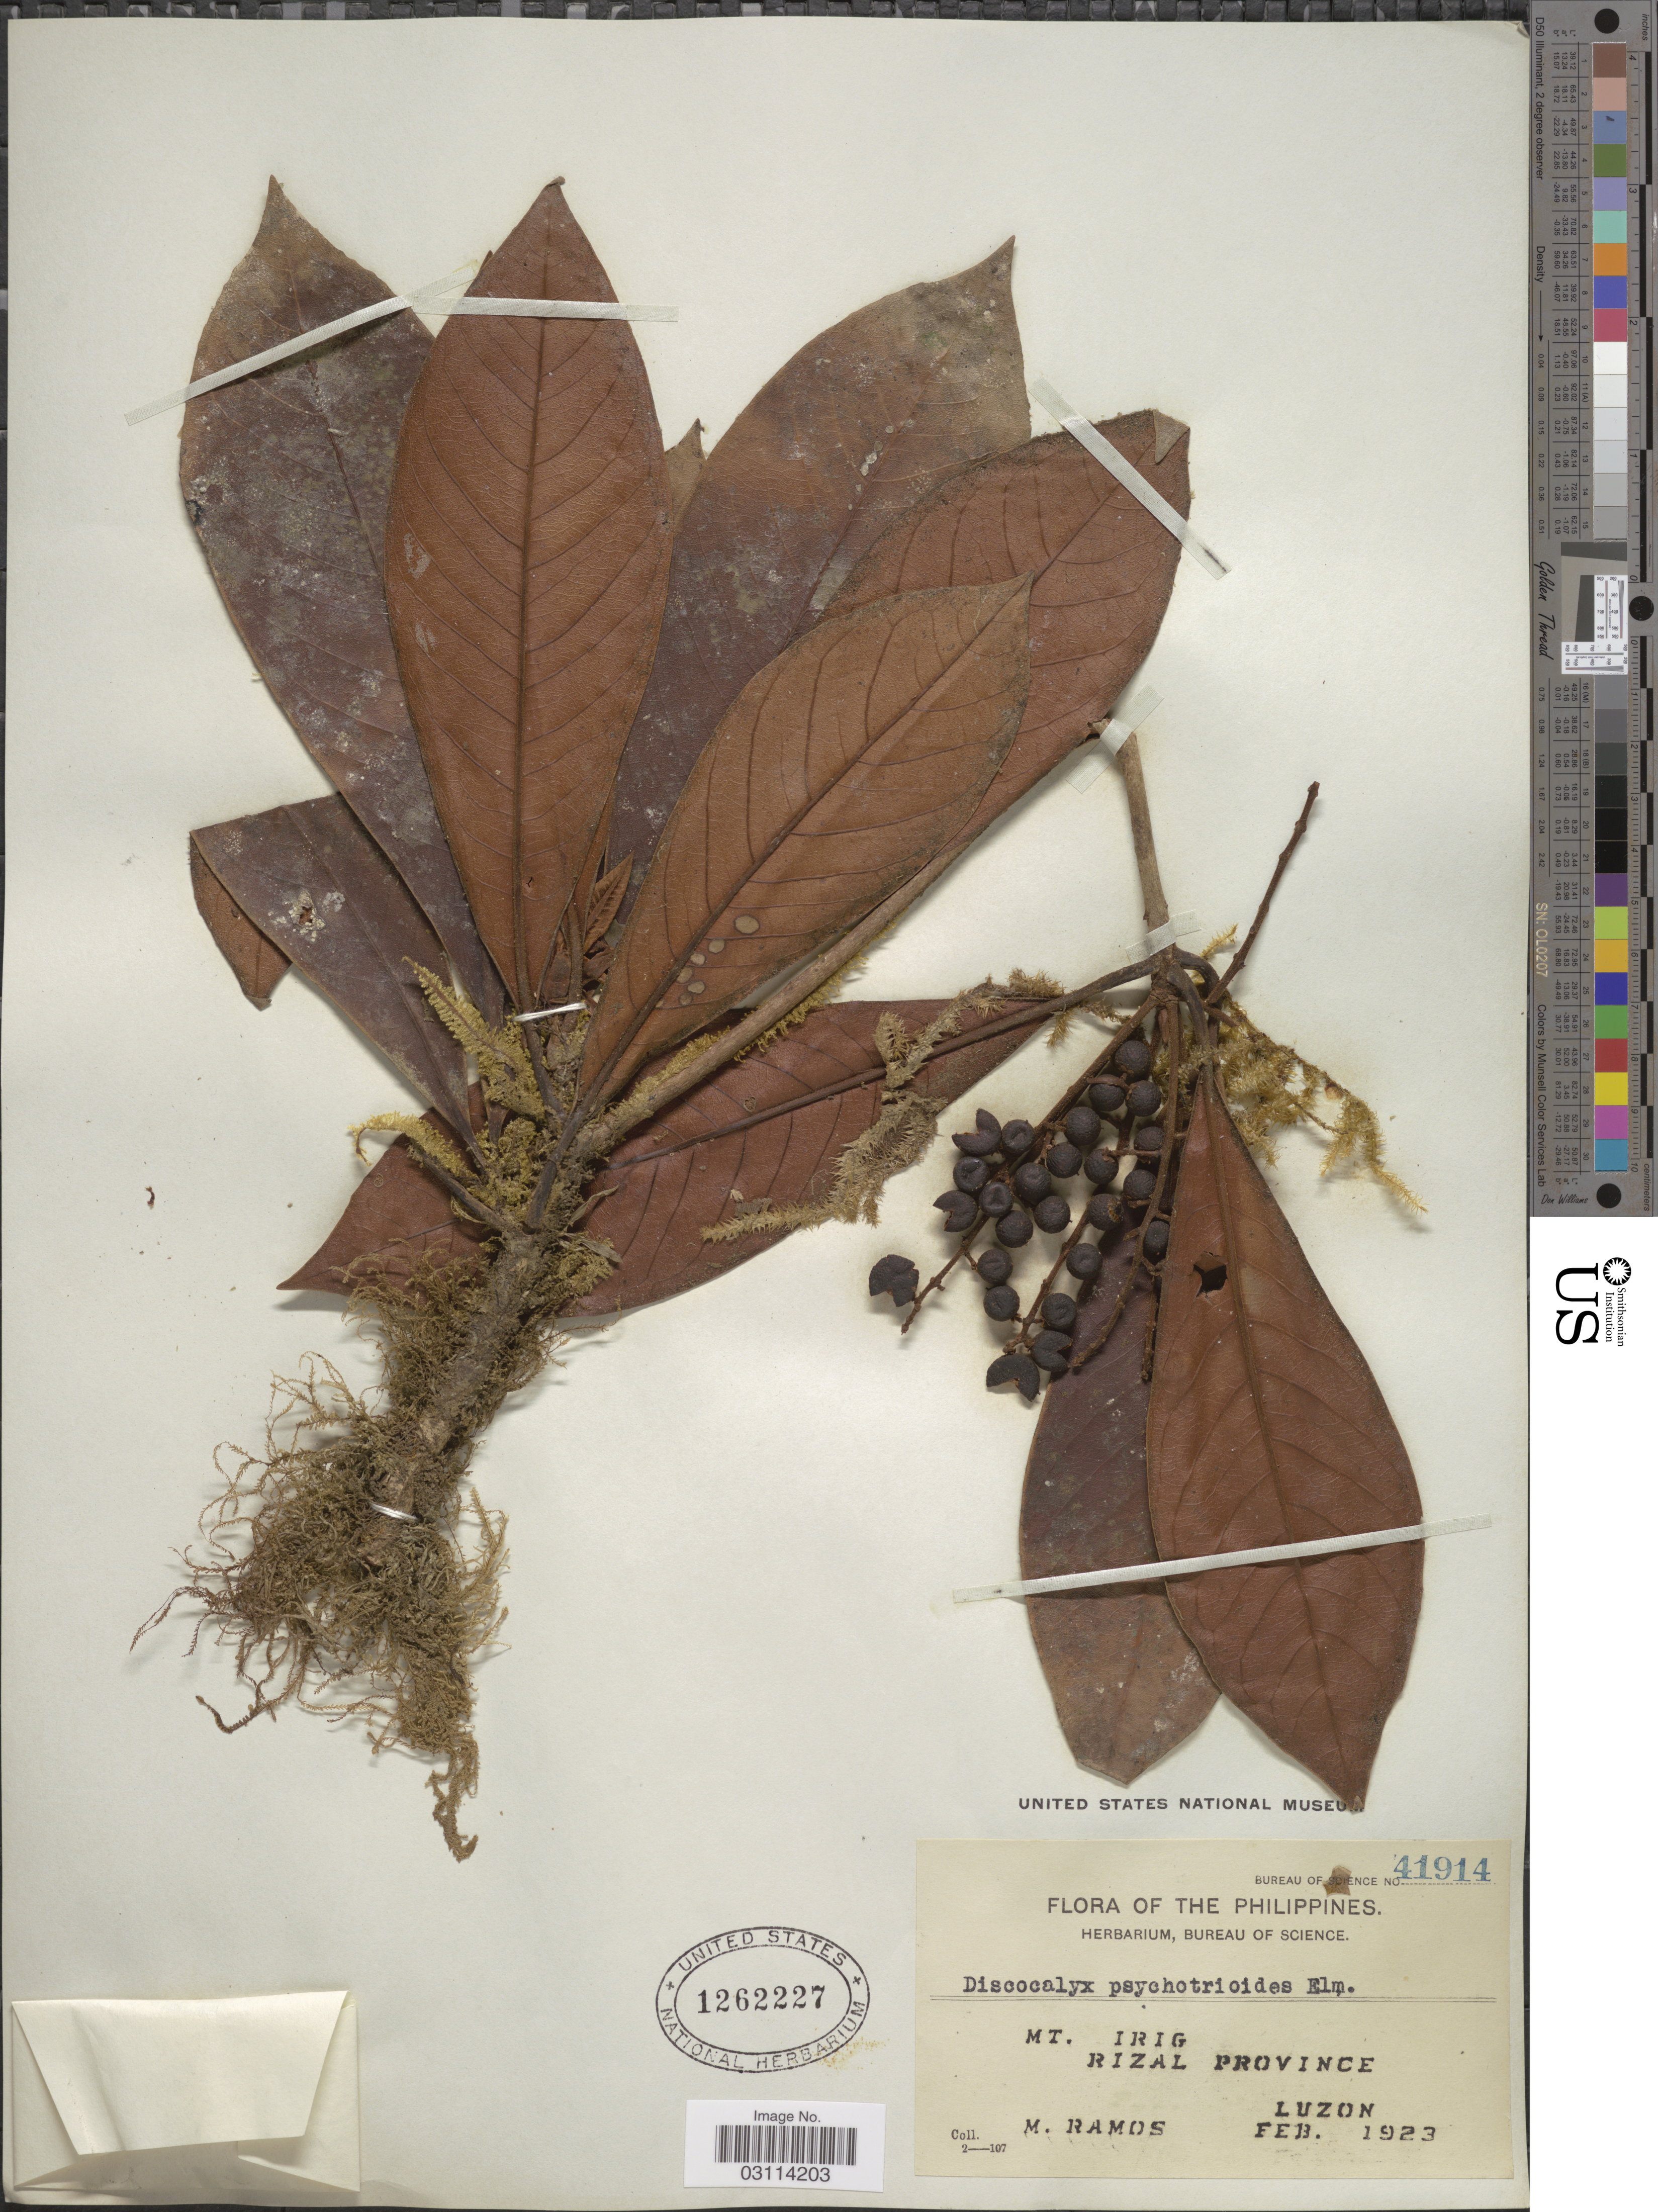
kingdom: Plantae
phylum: Tracheophyta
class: Magnoliopsida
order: Ericales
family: Primulaceae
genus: Discocalyx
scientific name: Discocalyx psychotrioides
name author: Elmer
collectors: M. Ramos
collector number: Bureau of Science 41914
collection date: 1923-02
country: Philippines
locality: Mt. Irig, Rizal Province, Luzon.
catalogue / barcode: US 1262227